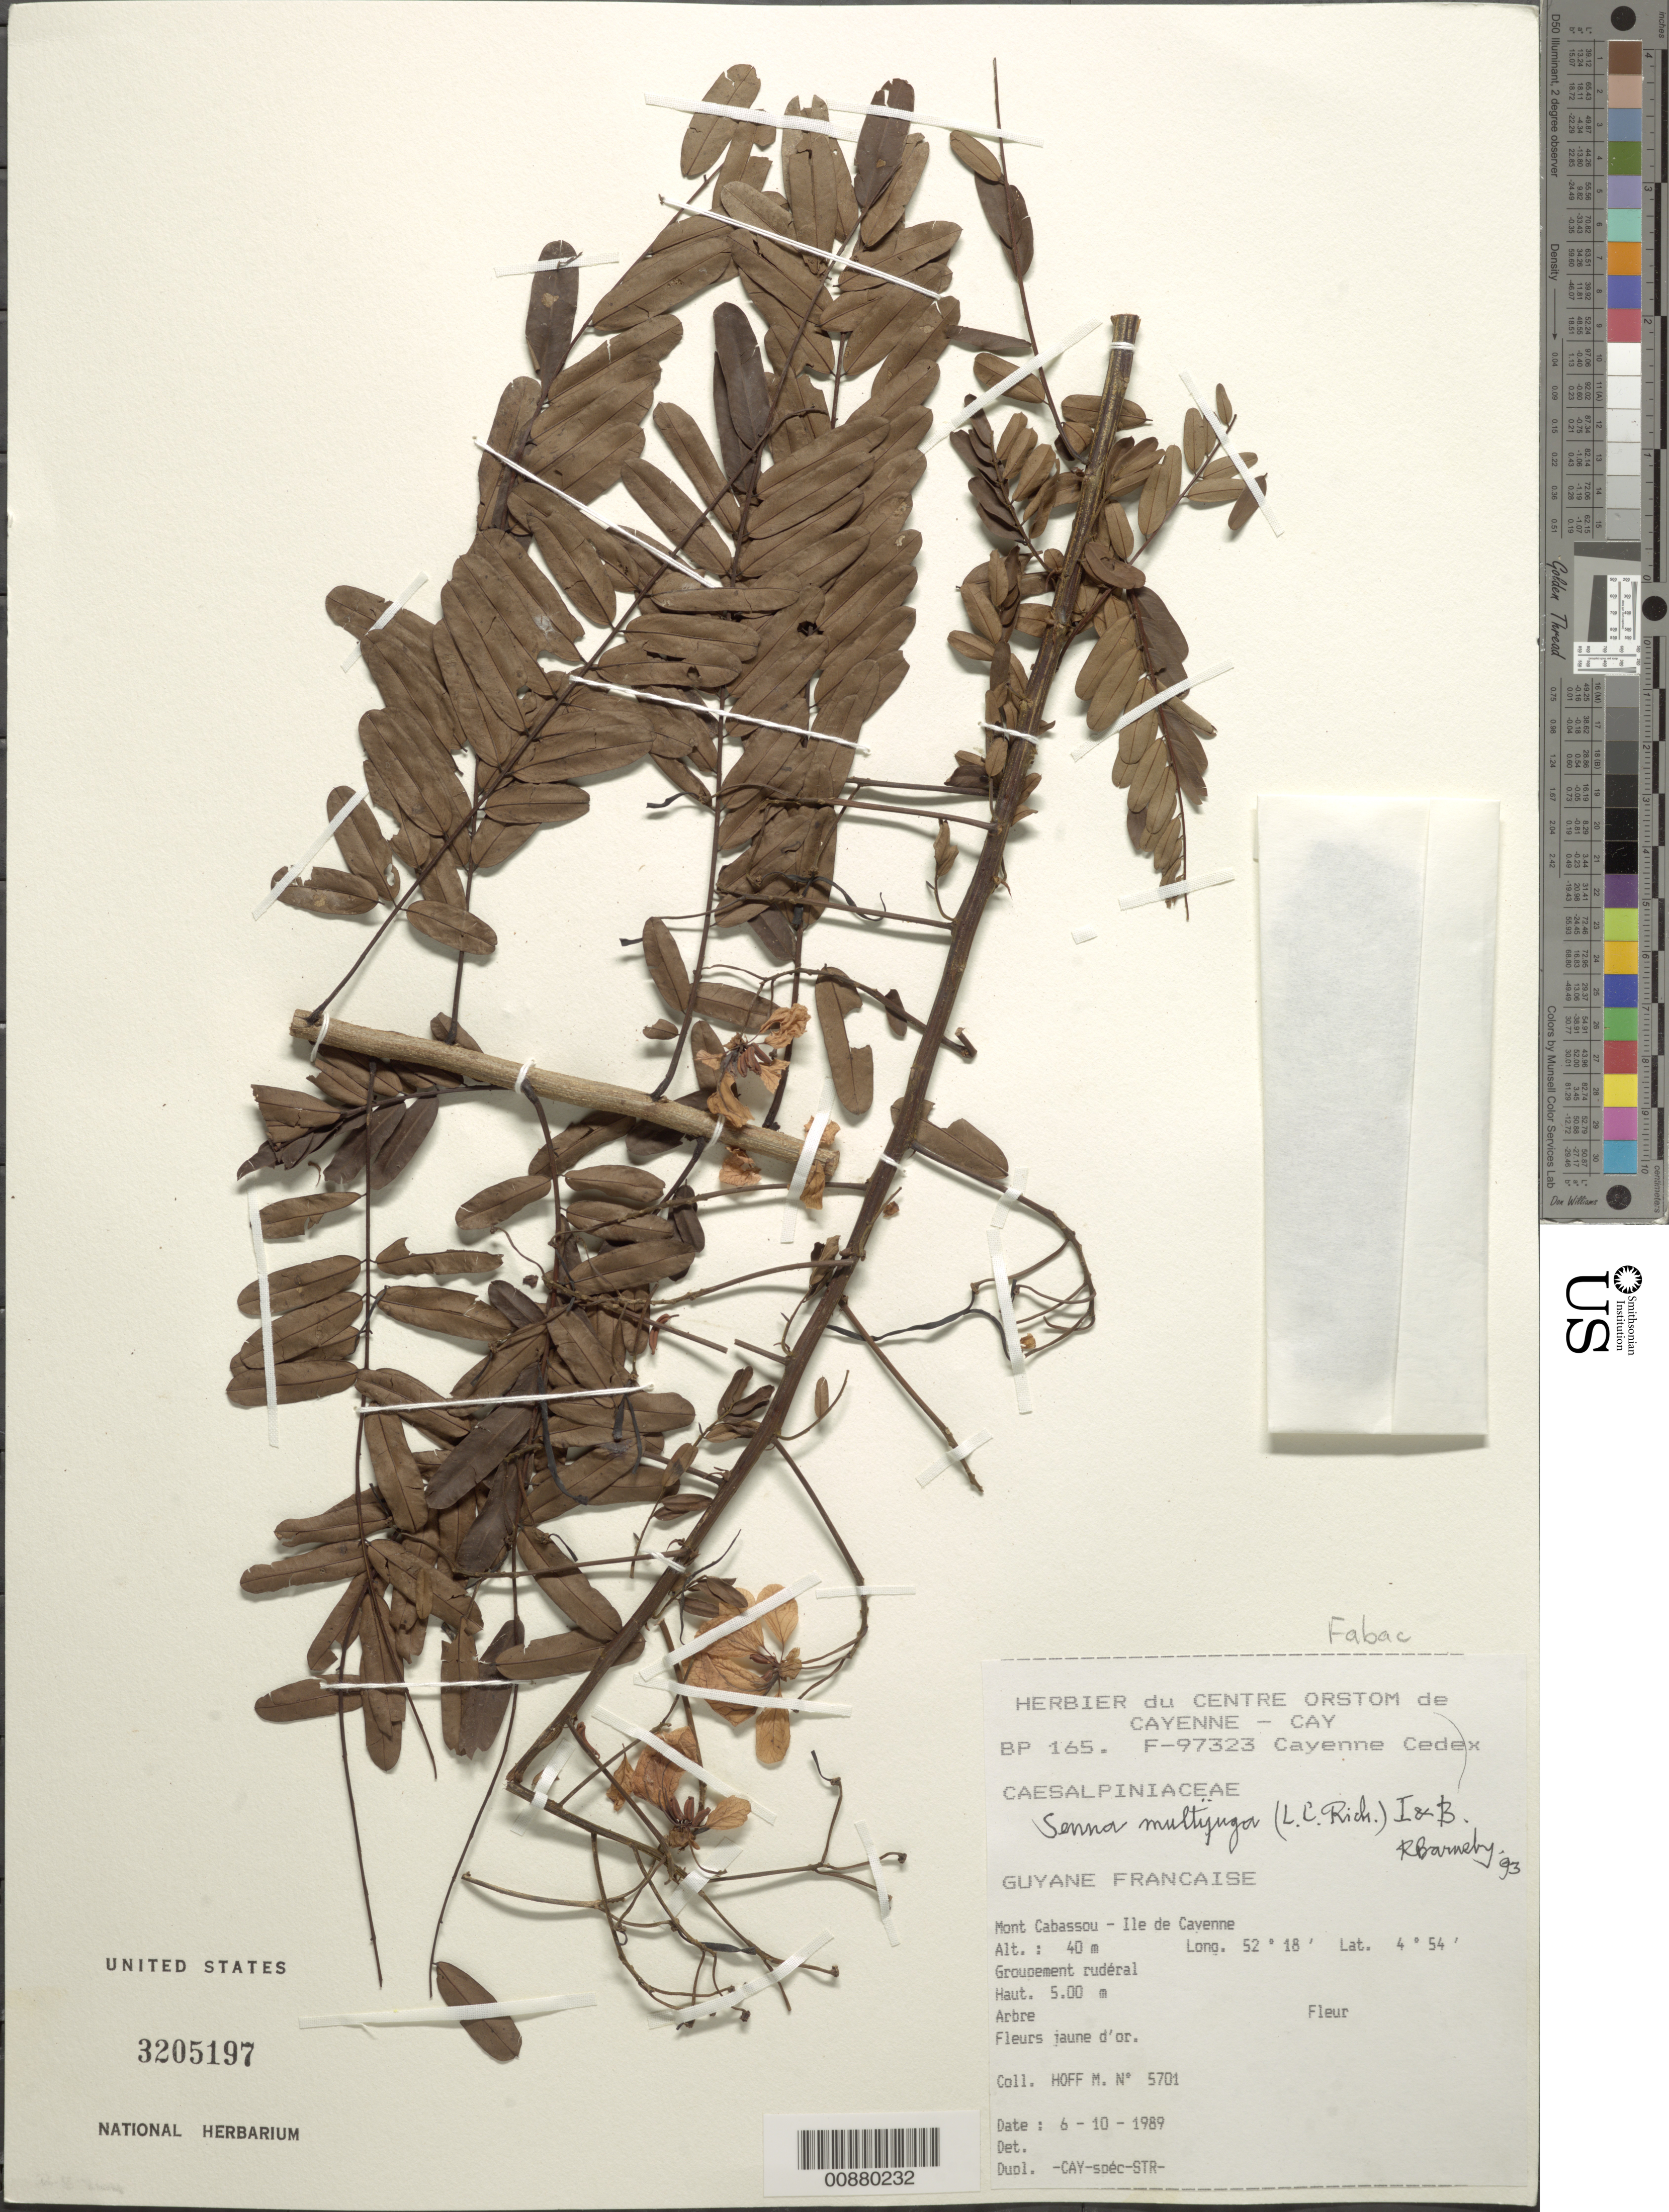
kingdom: Plantae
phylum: Tracheophyta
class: Magnoliopsida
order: Fabales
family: Fabaceae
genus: Senna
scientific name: Senna multijuga var. multijuga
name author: (Rich.) H.S. Irwin & Barneby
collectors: M. Hoff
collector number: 5701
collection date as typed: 6-Oct-89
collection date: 1989-10-06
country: French Guiana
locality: Mont Cabassou, Ile de Cayenne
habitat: Groupement rudéral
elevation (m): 40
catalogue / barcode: US 3205197